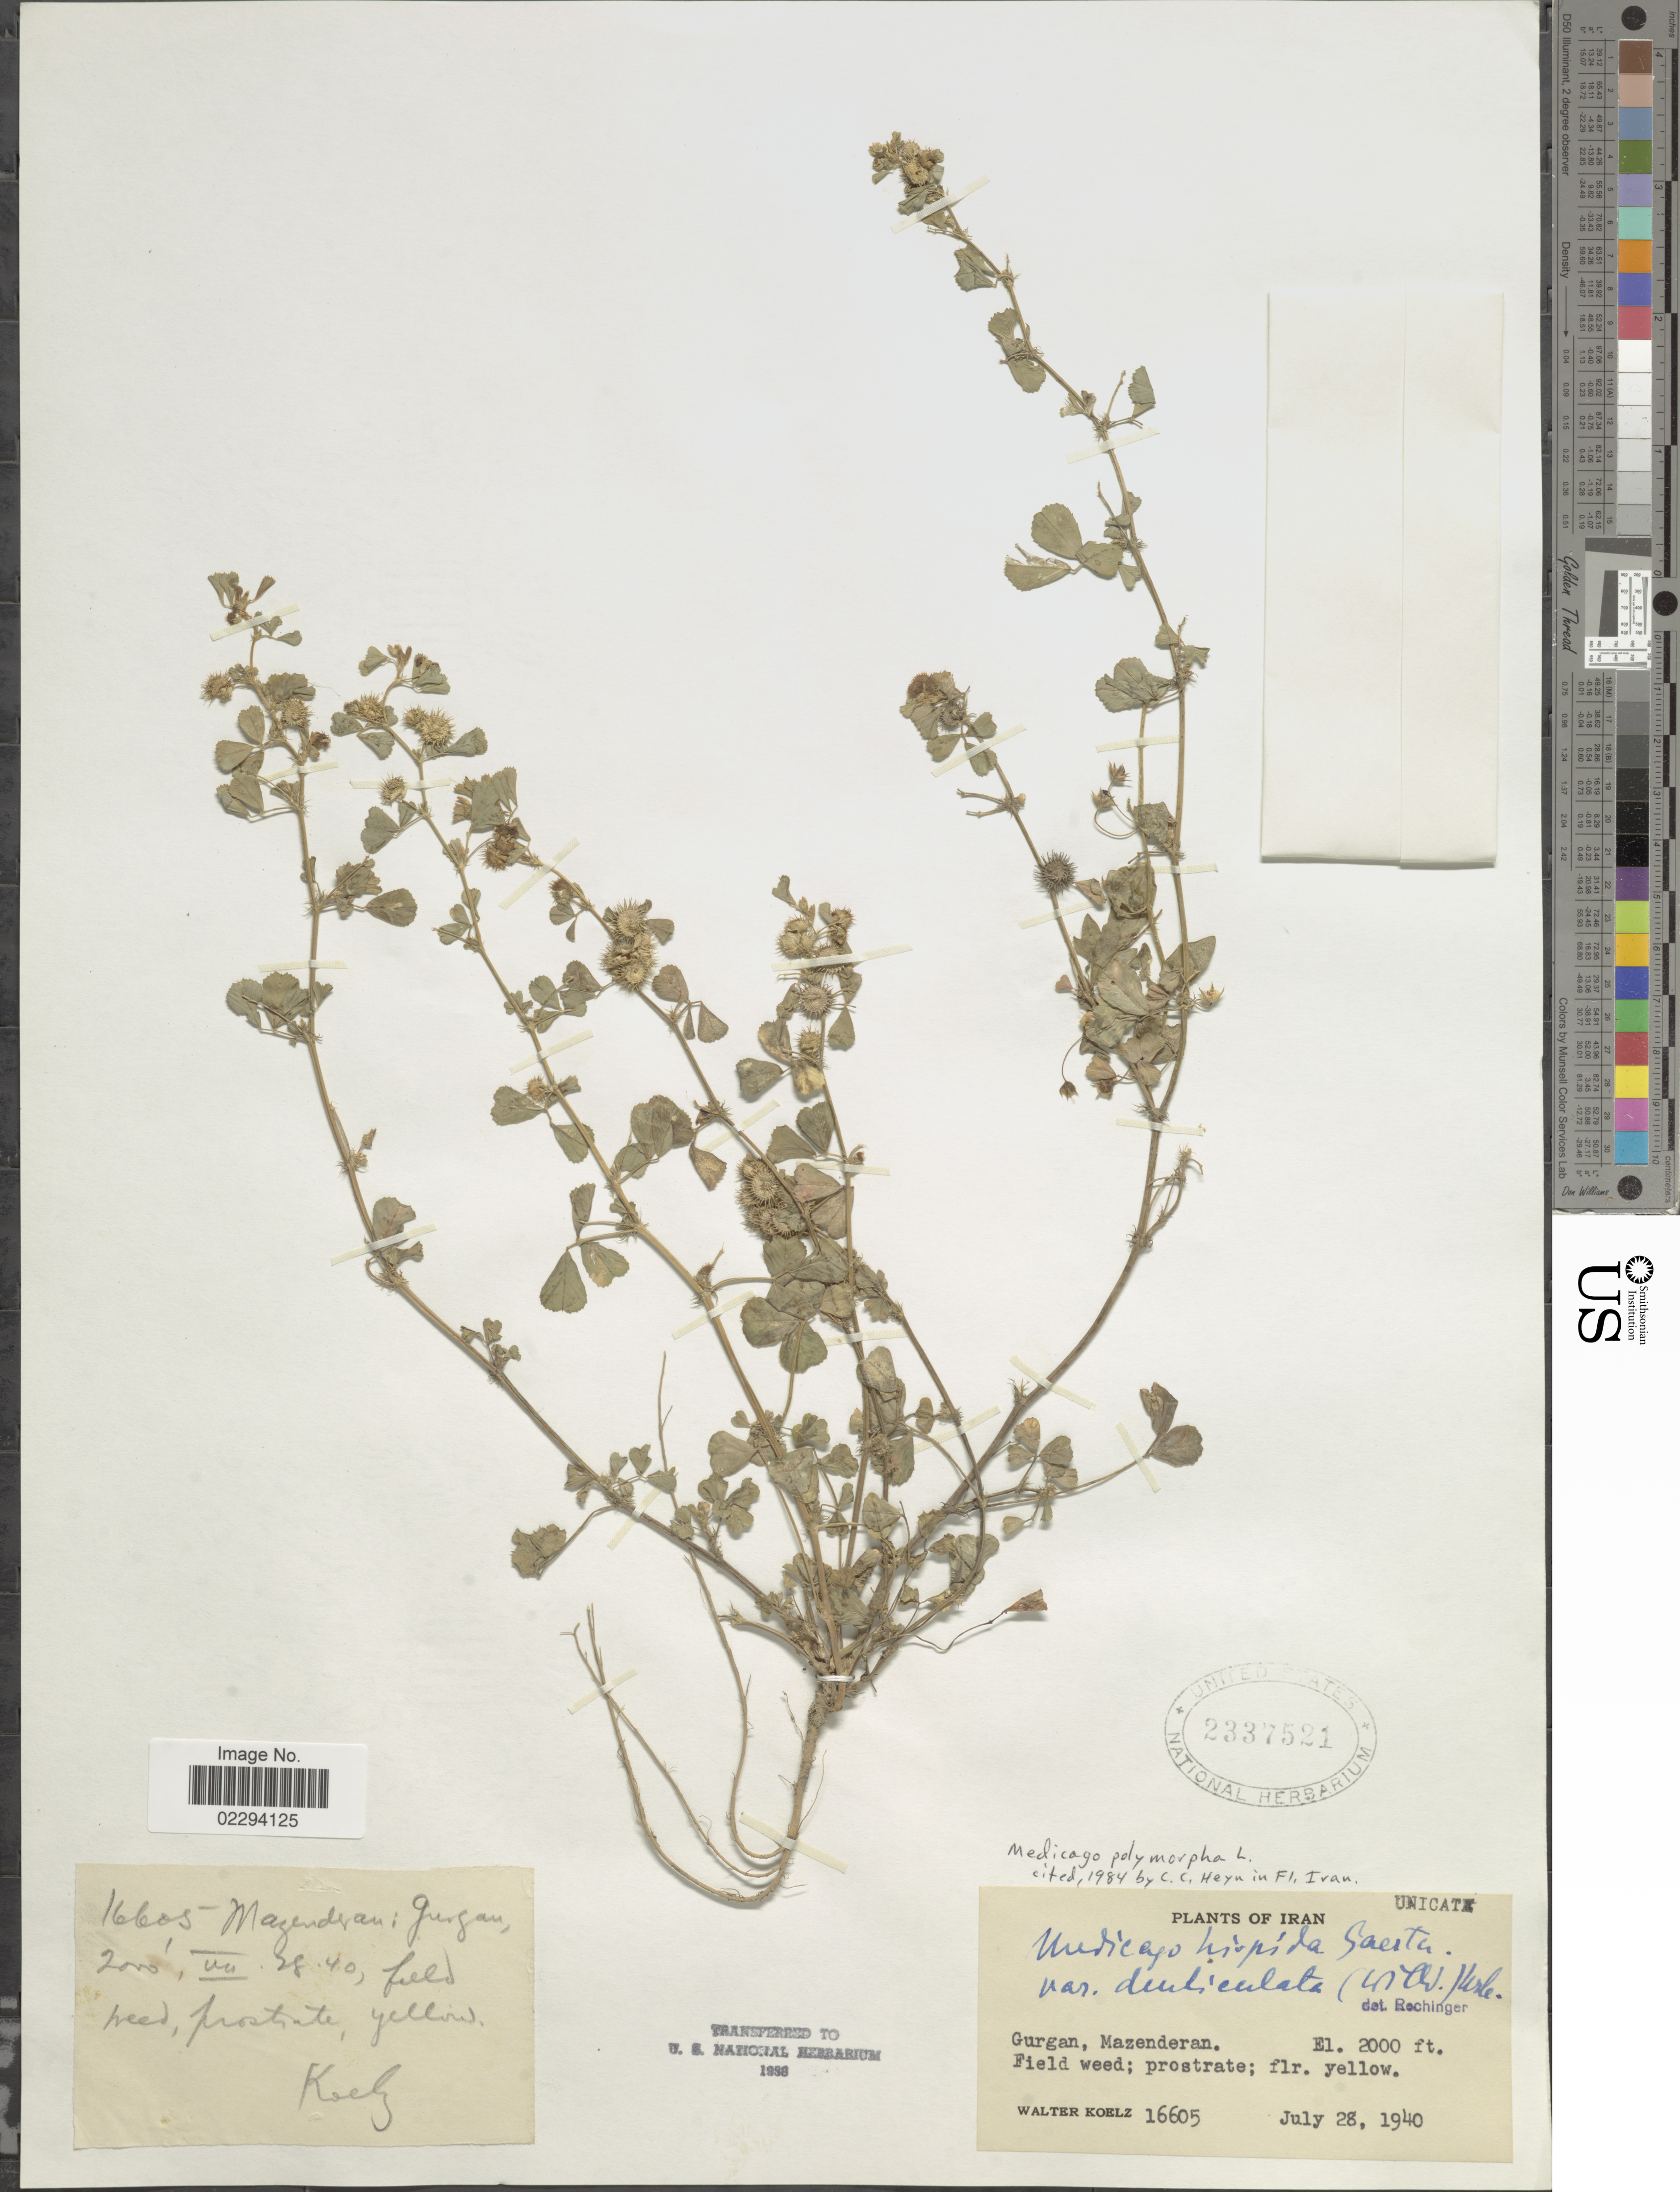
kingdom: Plantae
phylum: Tracheophyta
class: Magnoliopsida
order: Fabales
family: Fabaceae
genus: Medicago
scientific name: Medicago polymorpha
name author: L.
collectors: W. N. Koelz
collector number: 16605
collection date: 1940-07-28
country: Iran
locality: Gurgan, Mazenderan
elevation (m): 610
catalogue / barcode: US 2337521